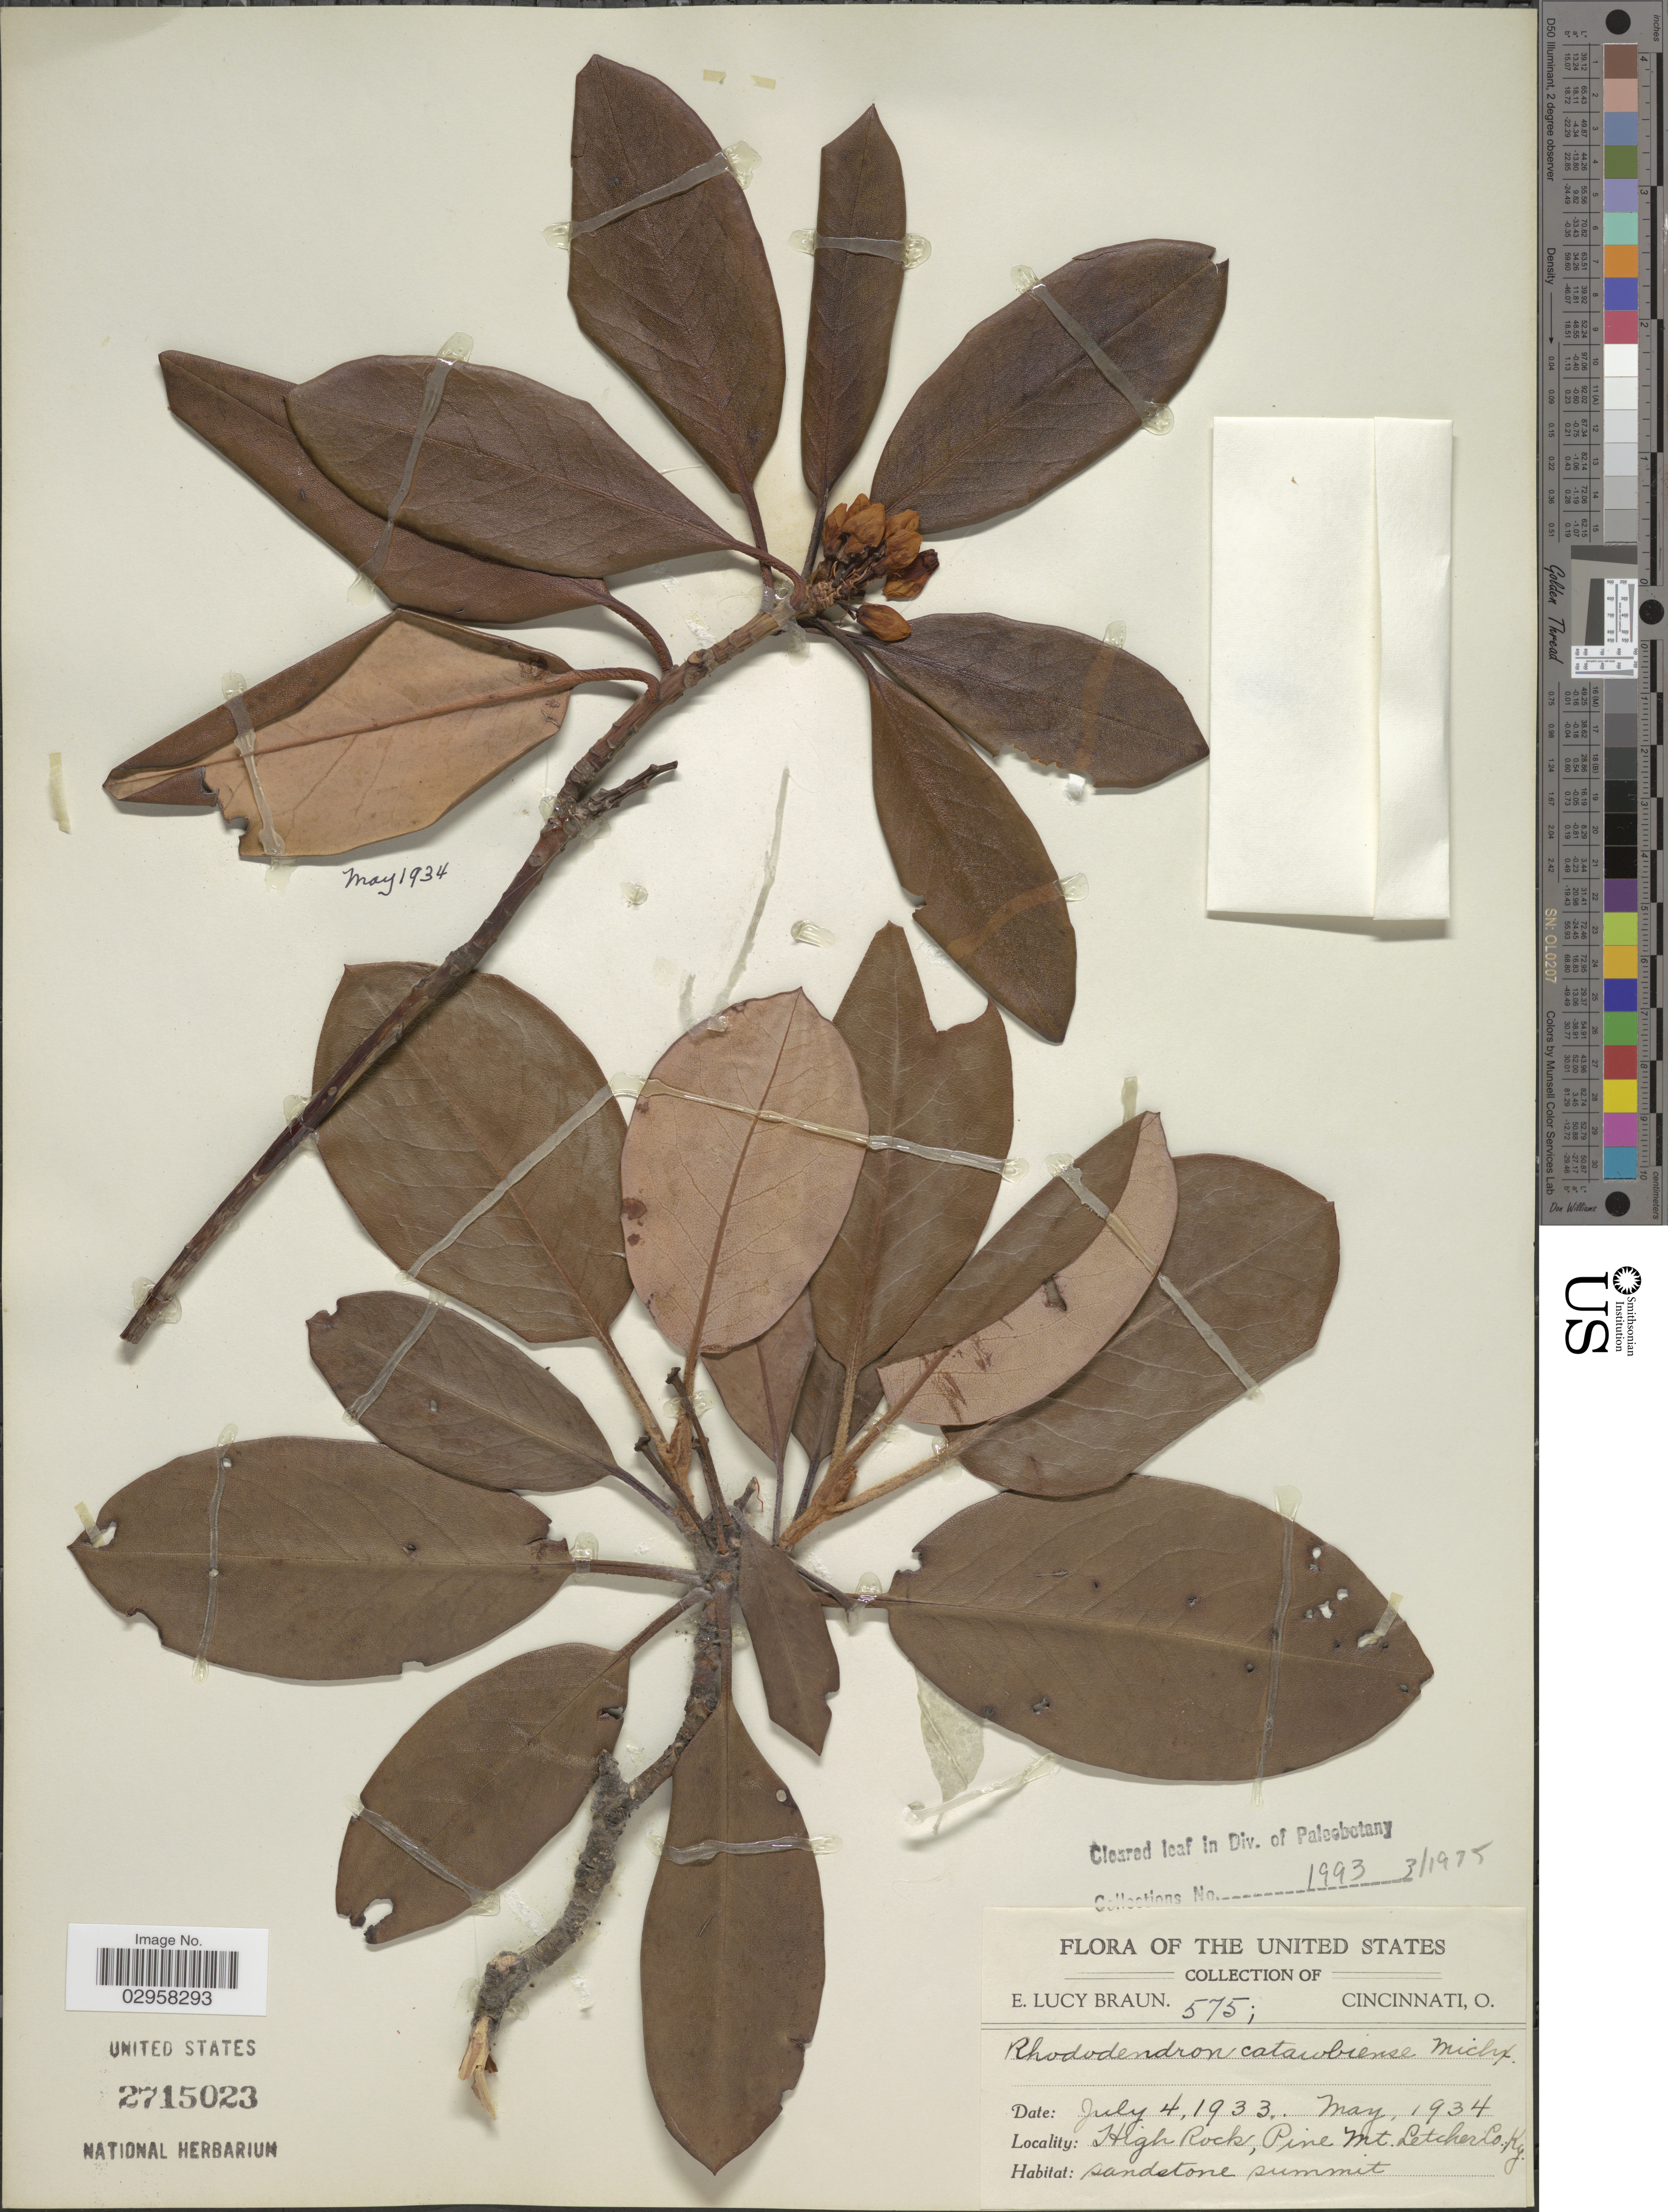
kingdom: Plantae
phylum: Tracheophyta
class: Magnoliopsida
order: Ericales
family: Ericaceae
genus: Rhododendron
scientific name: Rhododendron catawbiense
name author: Michx.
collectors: E. L. Braun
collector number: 575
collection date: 1933-07-04/1934-05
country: United States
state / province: Kentucky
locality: High Rock, Pine Mt. Letcher Co. Ky.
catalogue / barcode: US 2715023